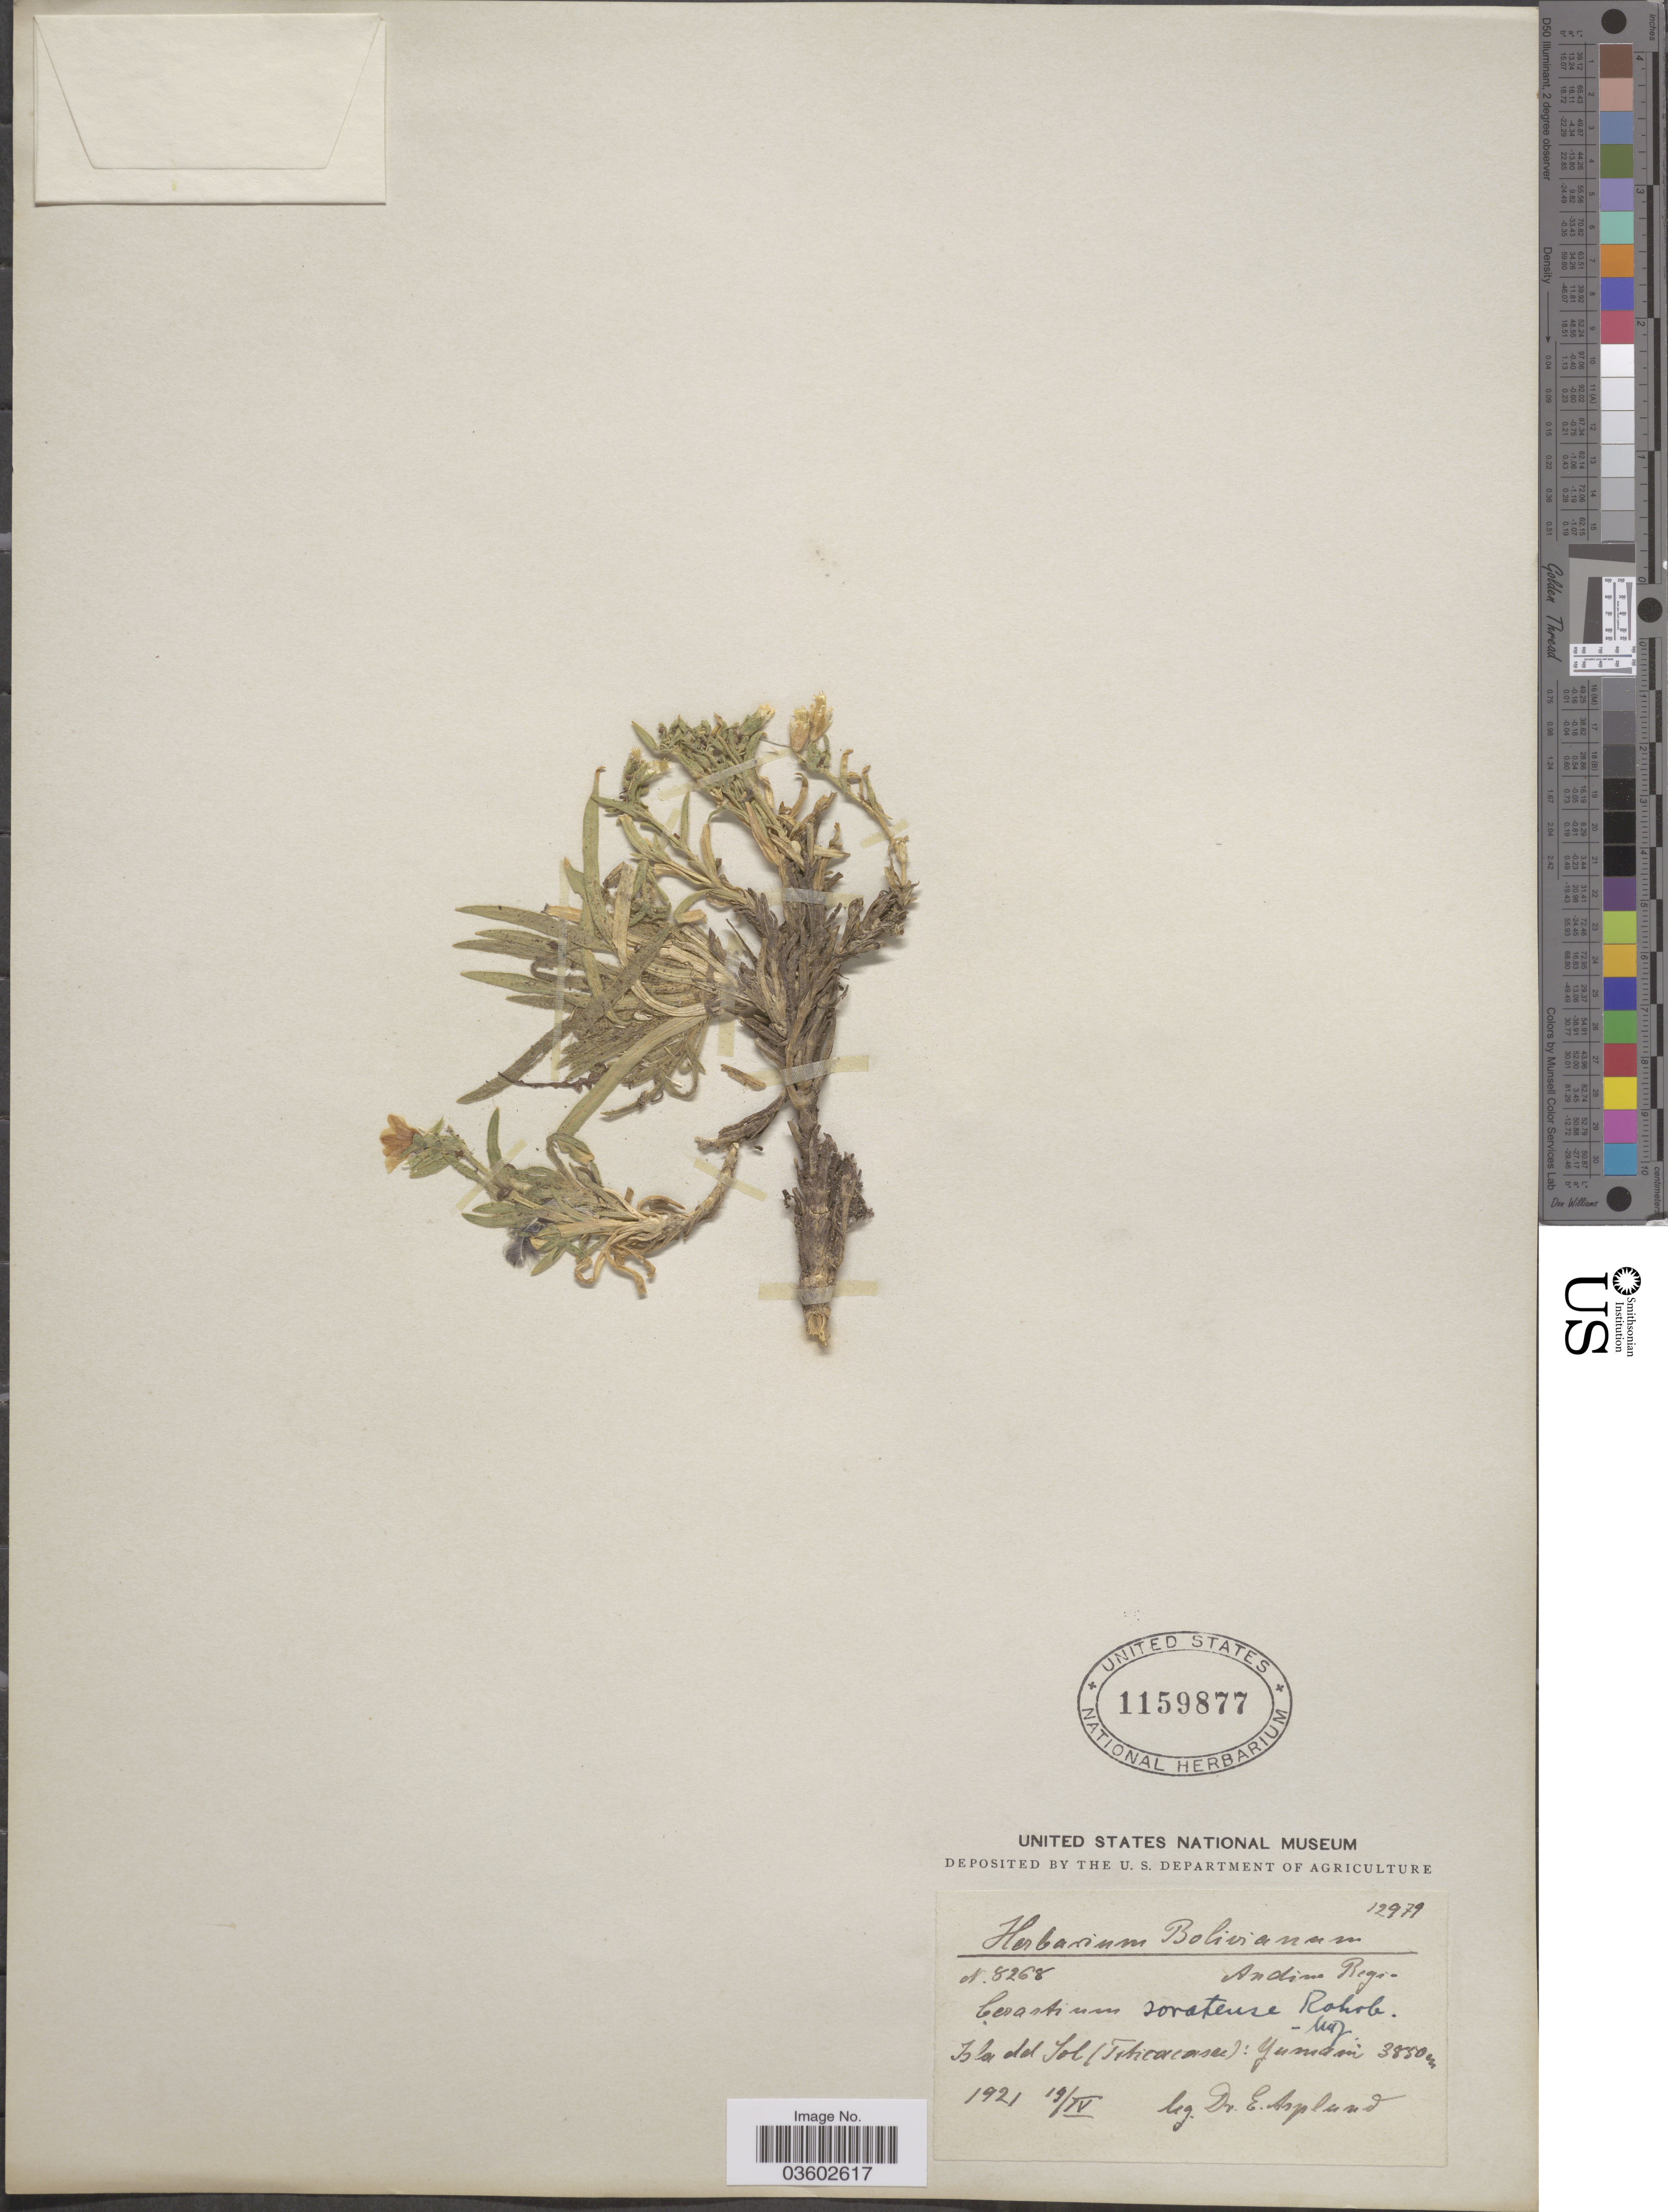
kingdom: Plantae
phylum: Tracheophyta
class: Magnoliopsida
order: Caryophyllales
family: Caryophyllaceae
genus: Cerastium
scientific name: Cerastium soratense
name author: Rohrb.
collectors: E. Asplund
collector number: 8268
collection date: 1921-04-19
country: Bolivia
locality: Andina Region, Isla del Sol (Titicacasa): Yumani.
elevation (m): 3850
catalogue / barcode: US 1159877